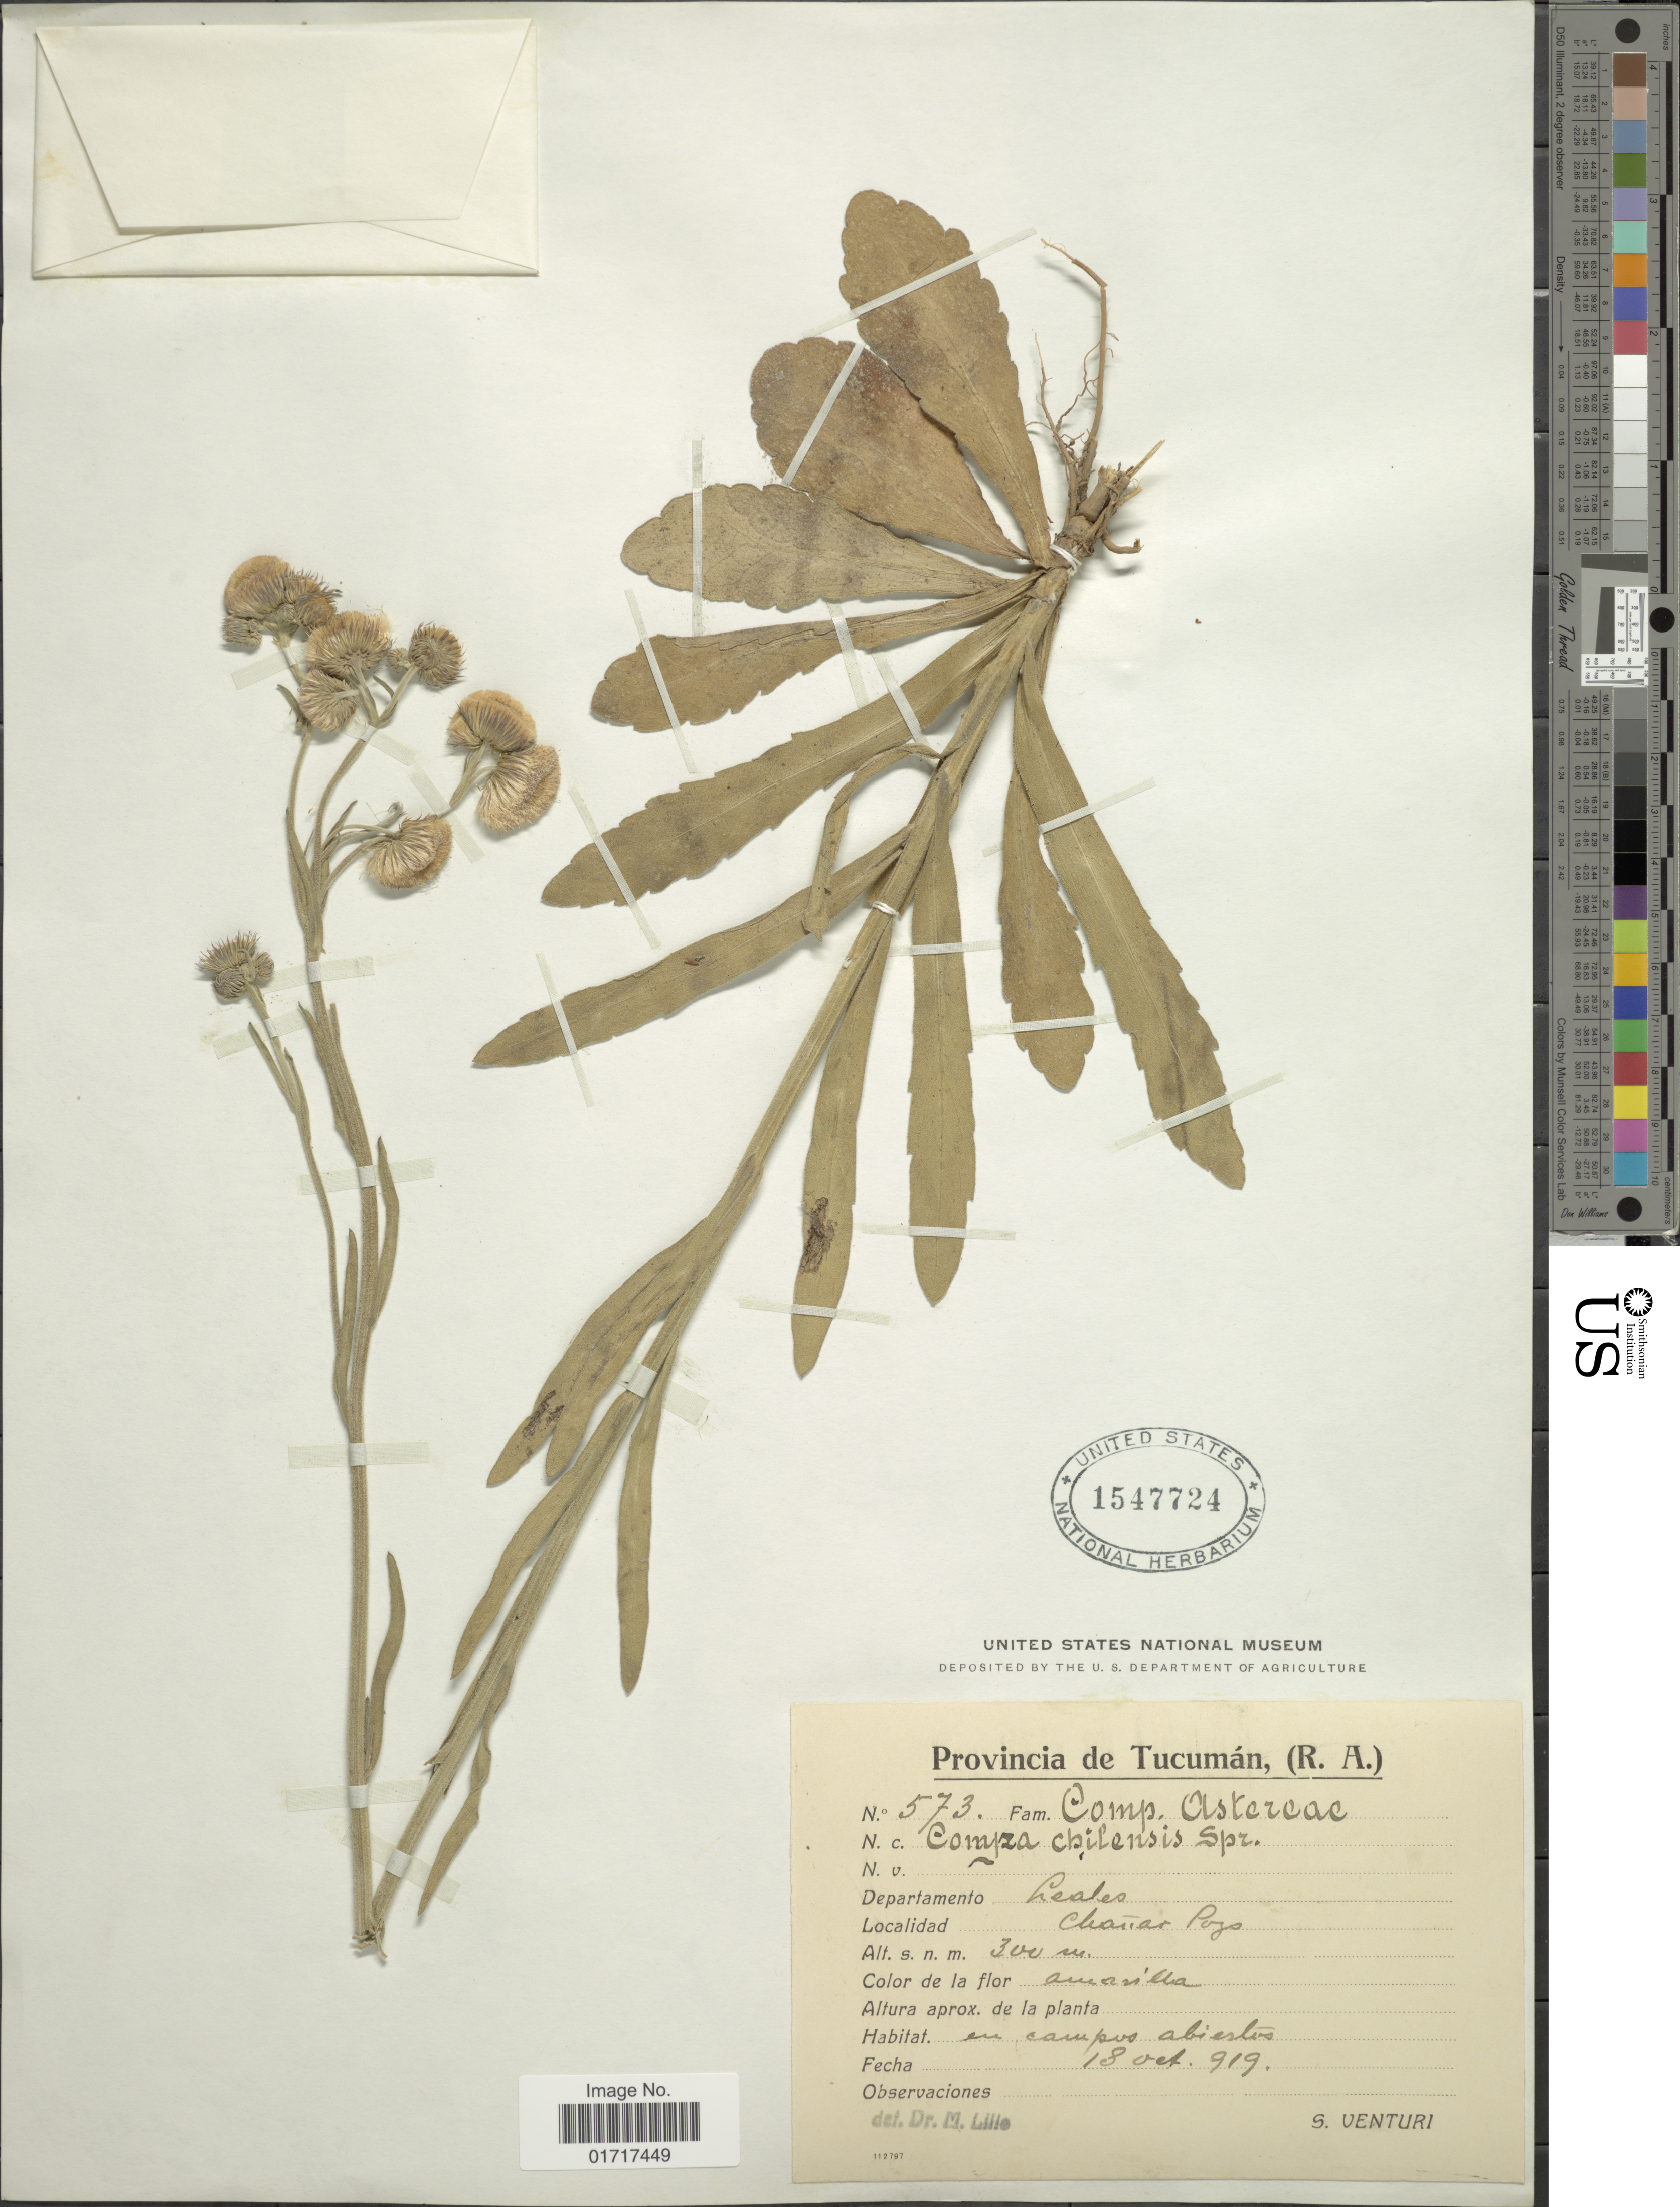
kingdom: Plantae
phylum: Tracheophyta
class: Magnoliopsida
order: Asterales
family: Asteraceae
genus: Conyza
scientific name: Conyza primulaefolia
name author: (Lam.) Cuatrec. & Lourteig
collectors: S. Venturi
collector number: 573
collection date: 1919-10-18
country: Argentina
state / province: Tucuman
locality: Provincia de Tucuman (R. A. ). Departamento Leales, Chier Pozo.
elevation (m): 300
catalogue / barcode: US 1547724